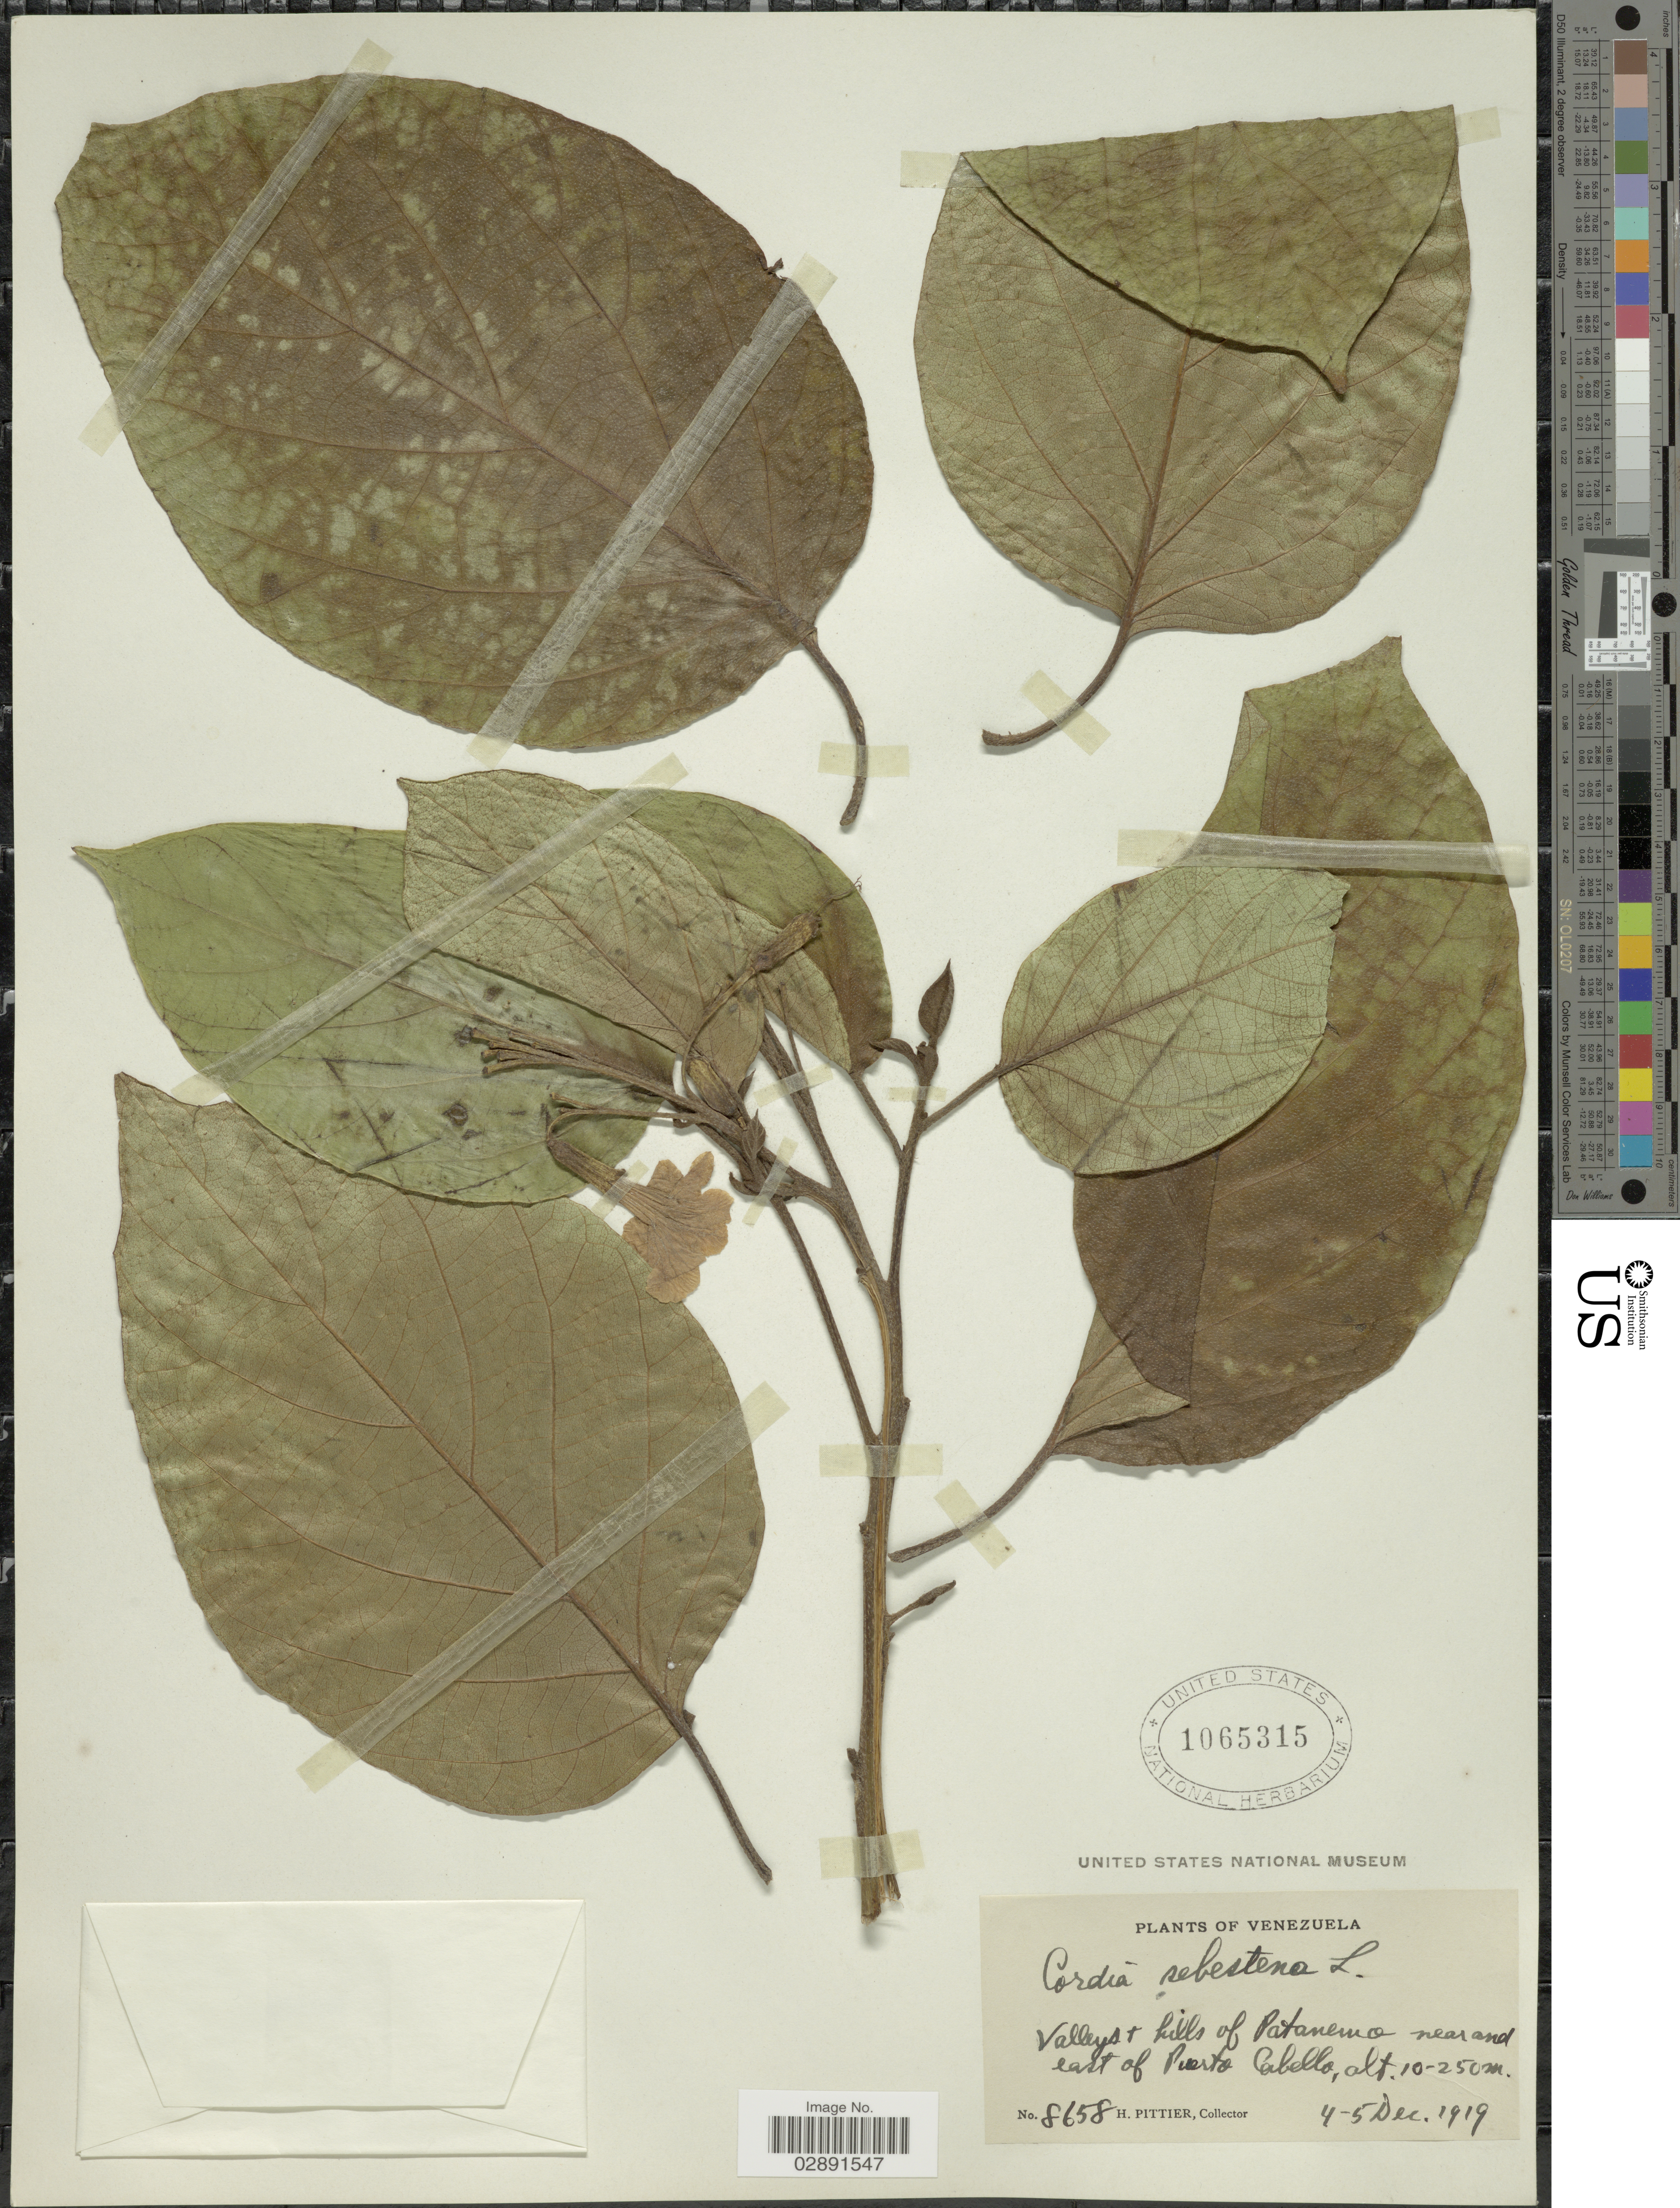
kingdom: Plantae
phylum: Tracheophyta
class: Magnoliopsida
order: Boraginales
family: Cordiaceae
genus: Cordia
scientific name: Cordia sebestena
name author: L.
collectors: H. F. Pittier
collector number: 8658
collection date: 1919-12-04/1919-12-05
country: Venezuela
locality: Valleys + hills of Patanemo near and east of Puerto Cabello.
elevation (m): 10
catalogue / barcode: US 1065315